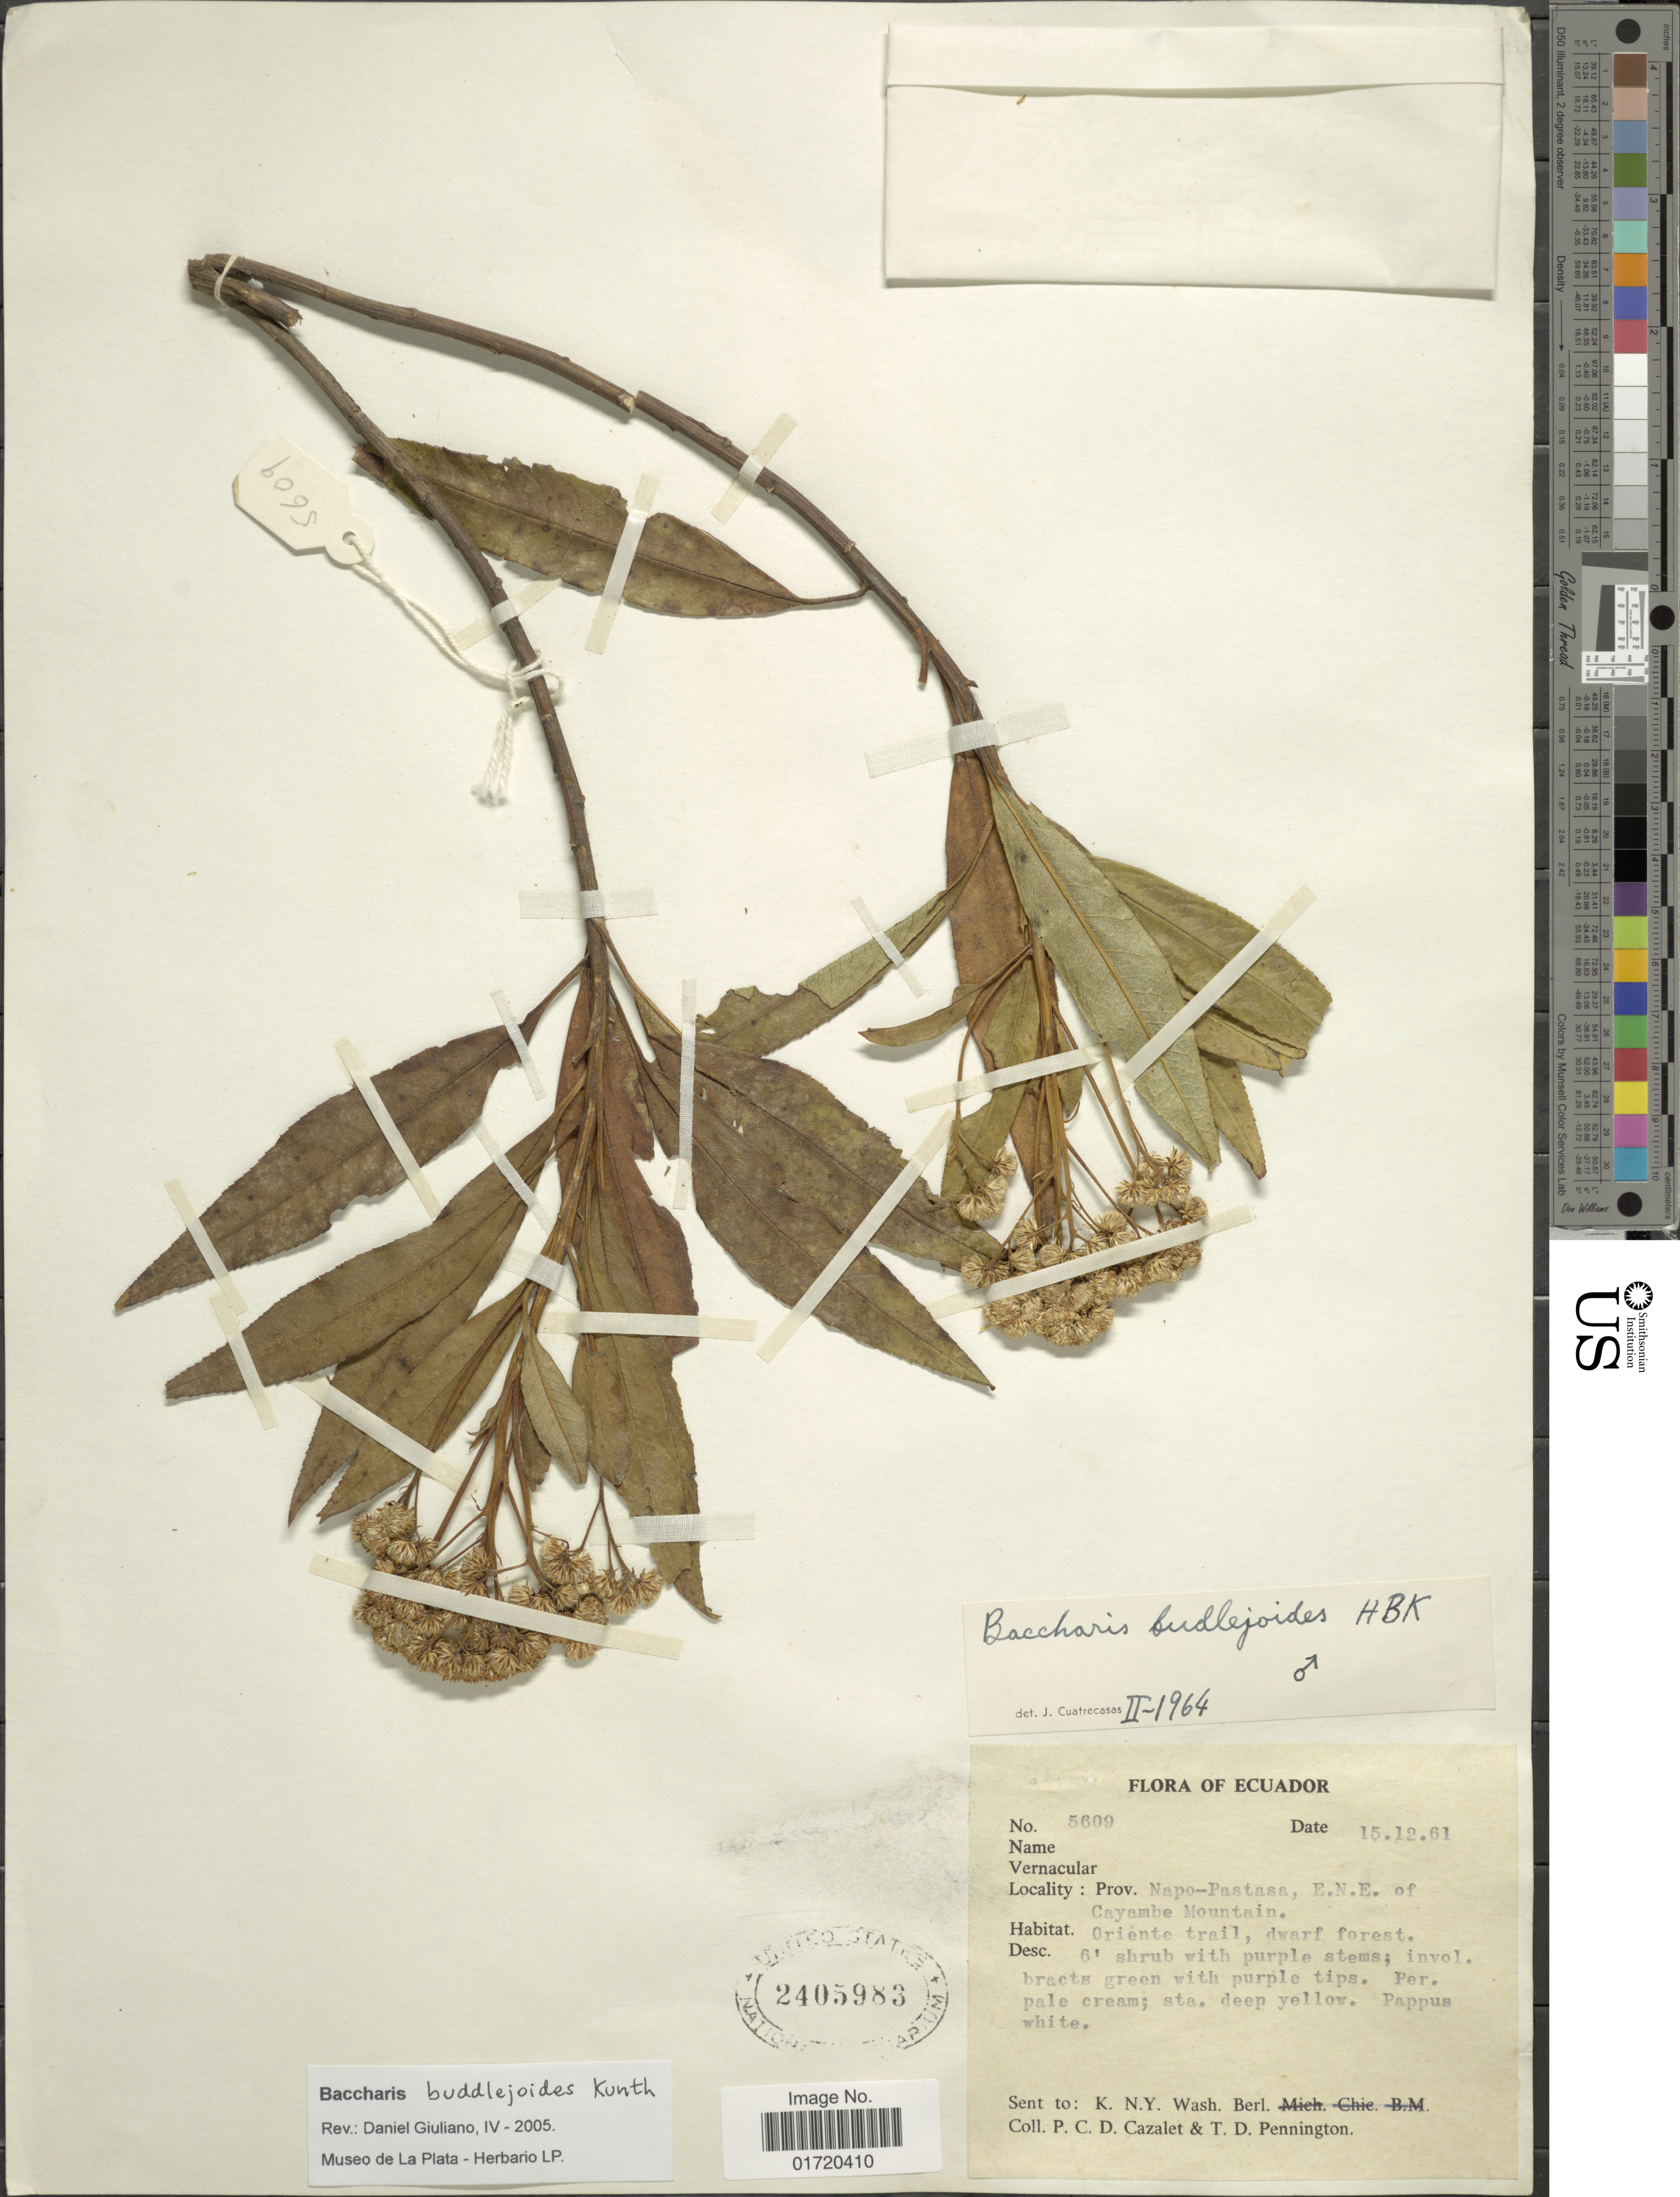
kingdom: Plantae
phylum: Tracheophyta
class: Magnoliopsida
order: Asterales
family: Asteraceae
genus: Baccharis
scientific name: Baccharis buddlejoides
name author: Kunth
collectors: P. C. D. Cazalet & T. D. Pennington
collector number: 5609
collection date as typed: Transcribed d/m/y: 15/12/61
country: Ecuador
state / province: Napo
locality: Prov. Napo-Postaza, E.N.E. of Cayambe Mountain, oriente trail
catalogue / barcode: US 2405983